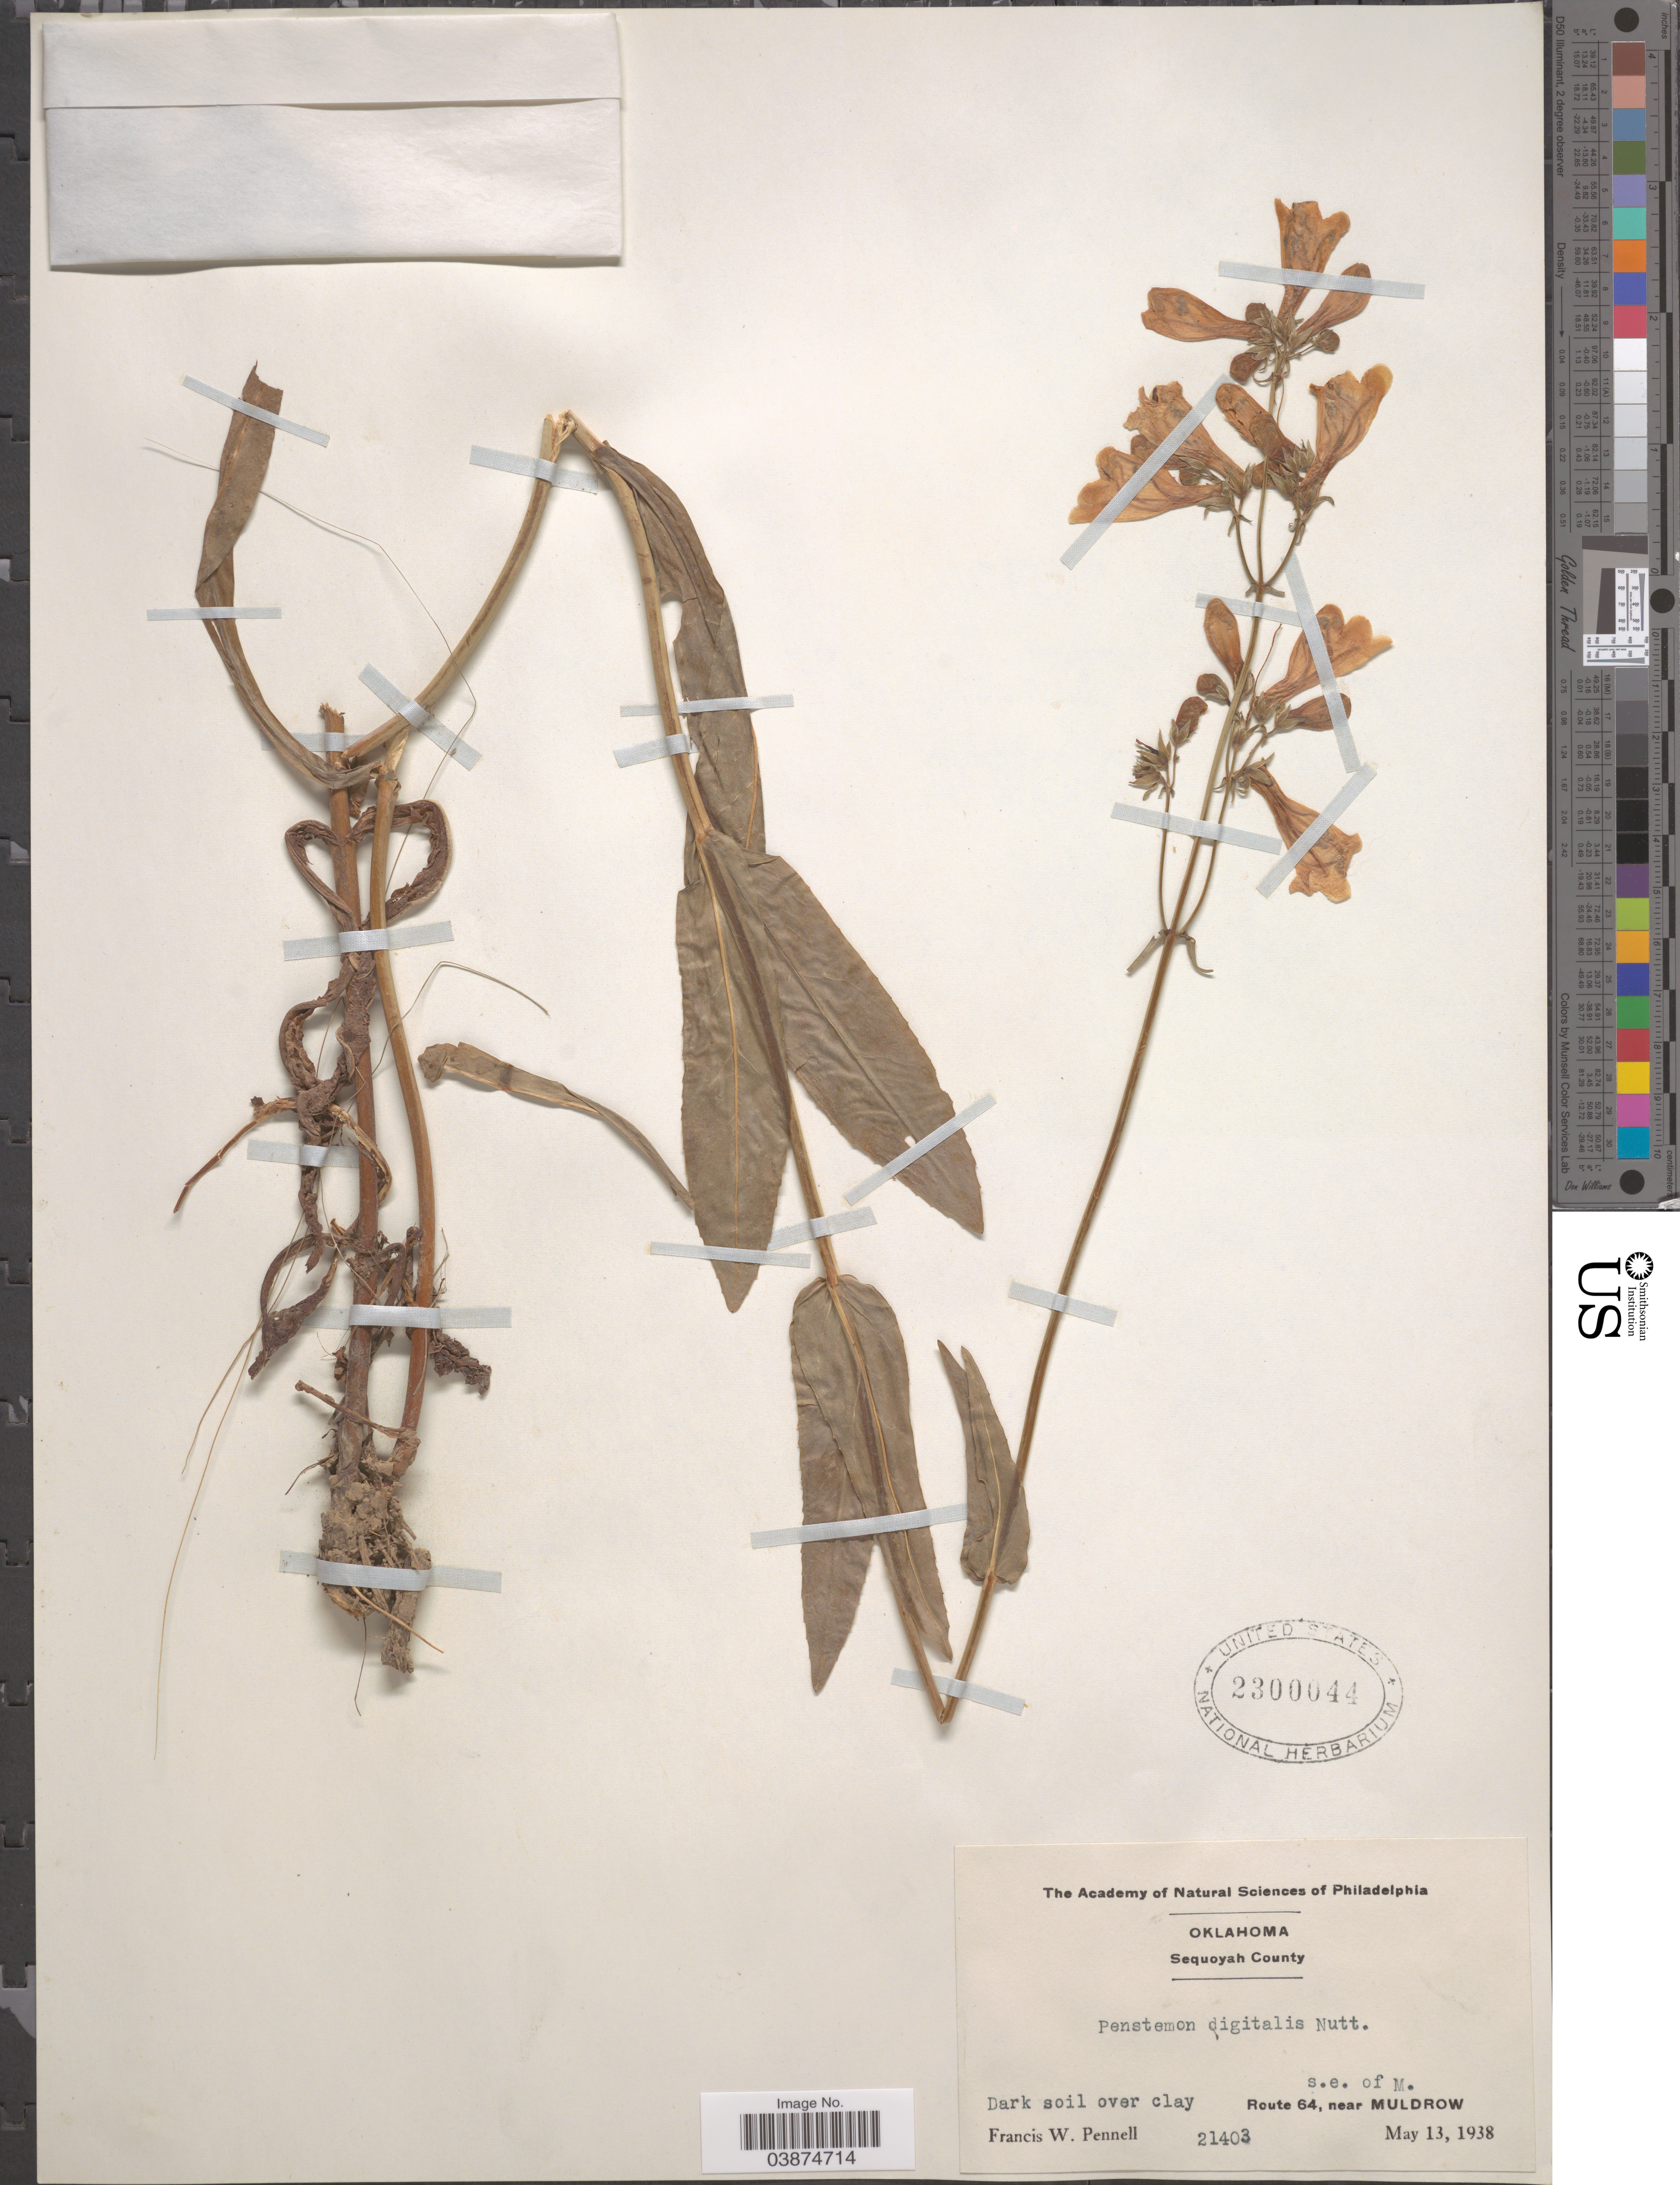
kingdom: Plantae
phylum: Tracheophyta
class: Magnoliopsida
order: Lamiales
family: Plantaginaceae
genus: Penstemon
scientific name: Penstemon digitalis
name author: Nutt. ex Sims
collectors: F. W. Pennell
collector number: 21403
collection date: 1938-05-13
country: United States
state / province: Oklahoma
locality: Sequoyah County. S.e. of M. Route 64, near Muldrow.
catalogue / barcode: US 2300044